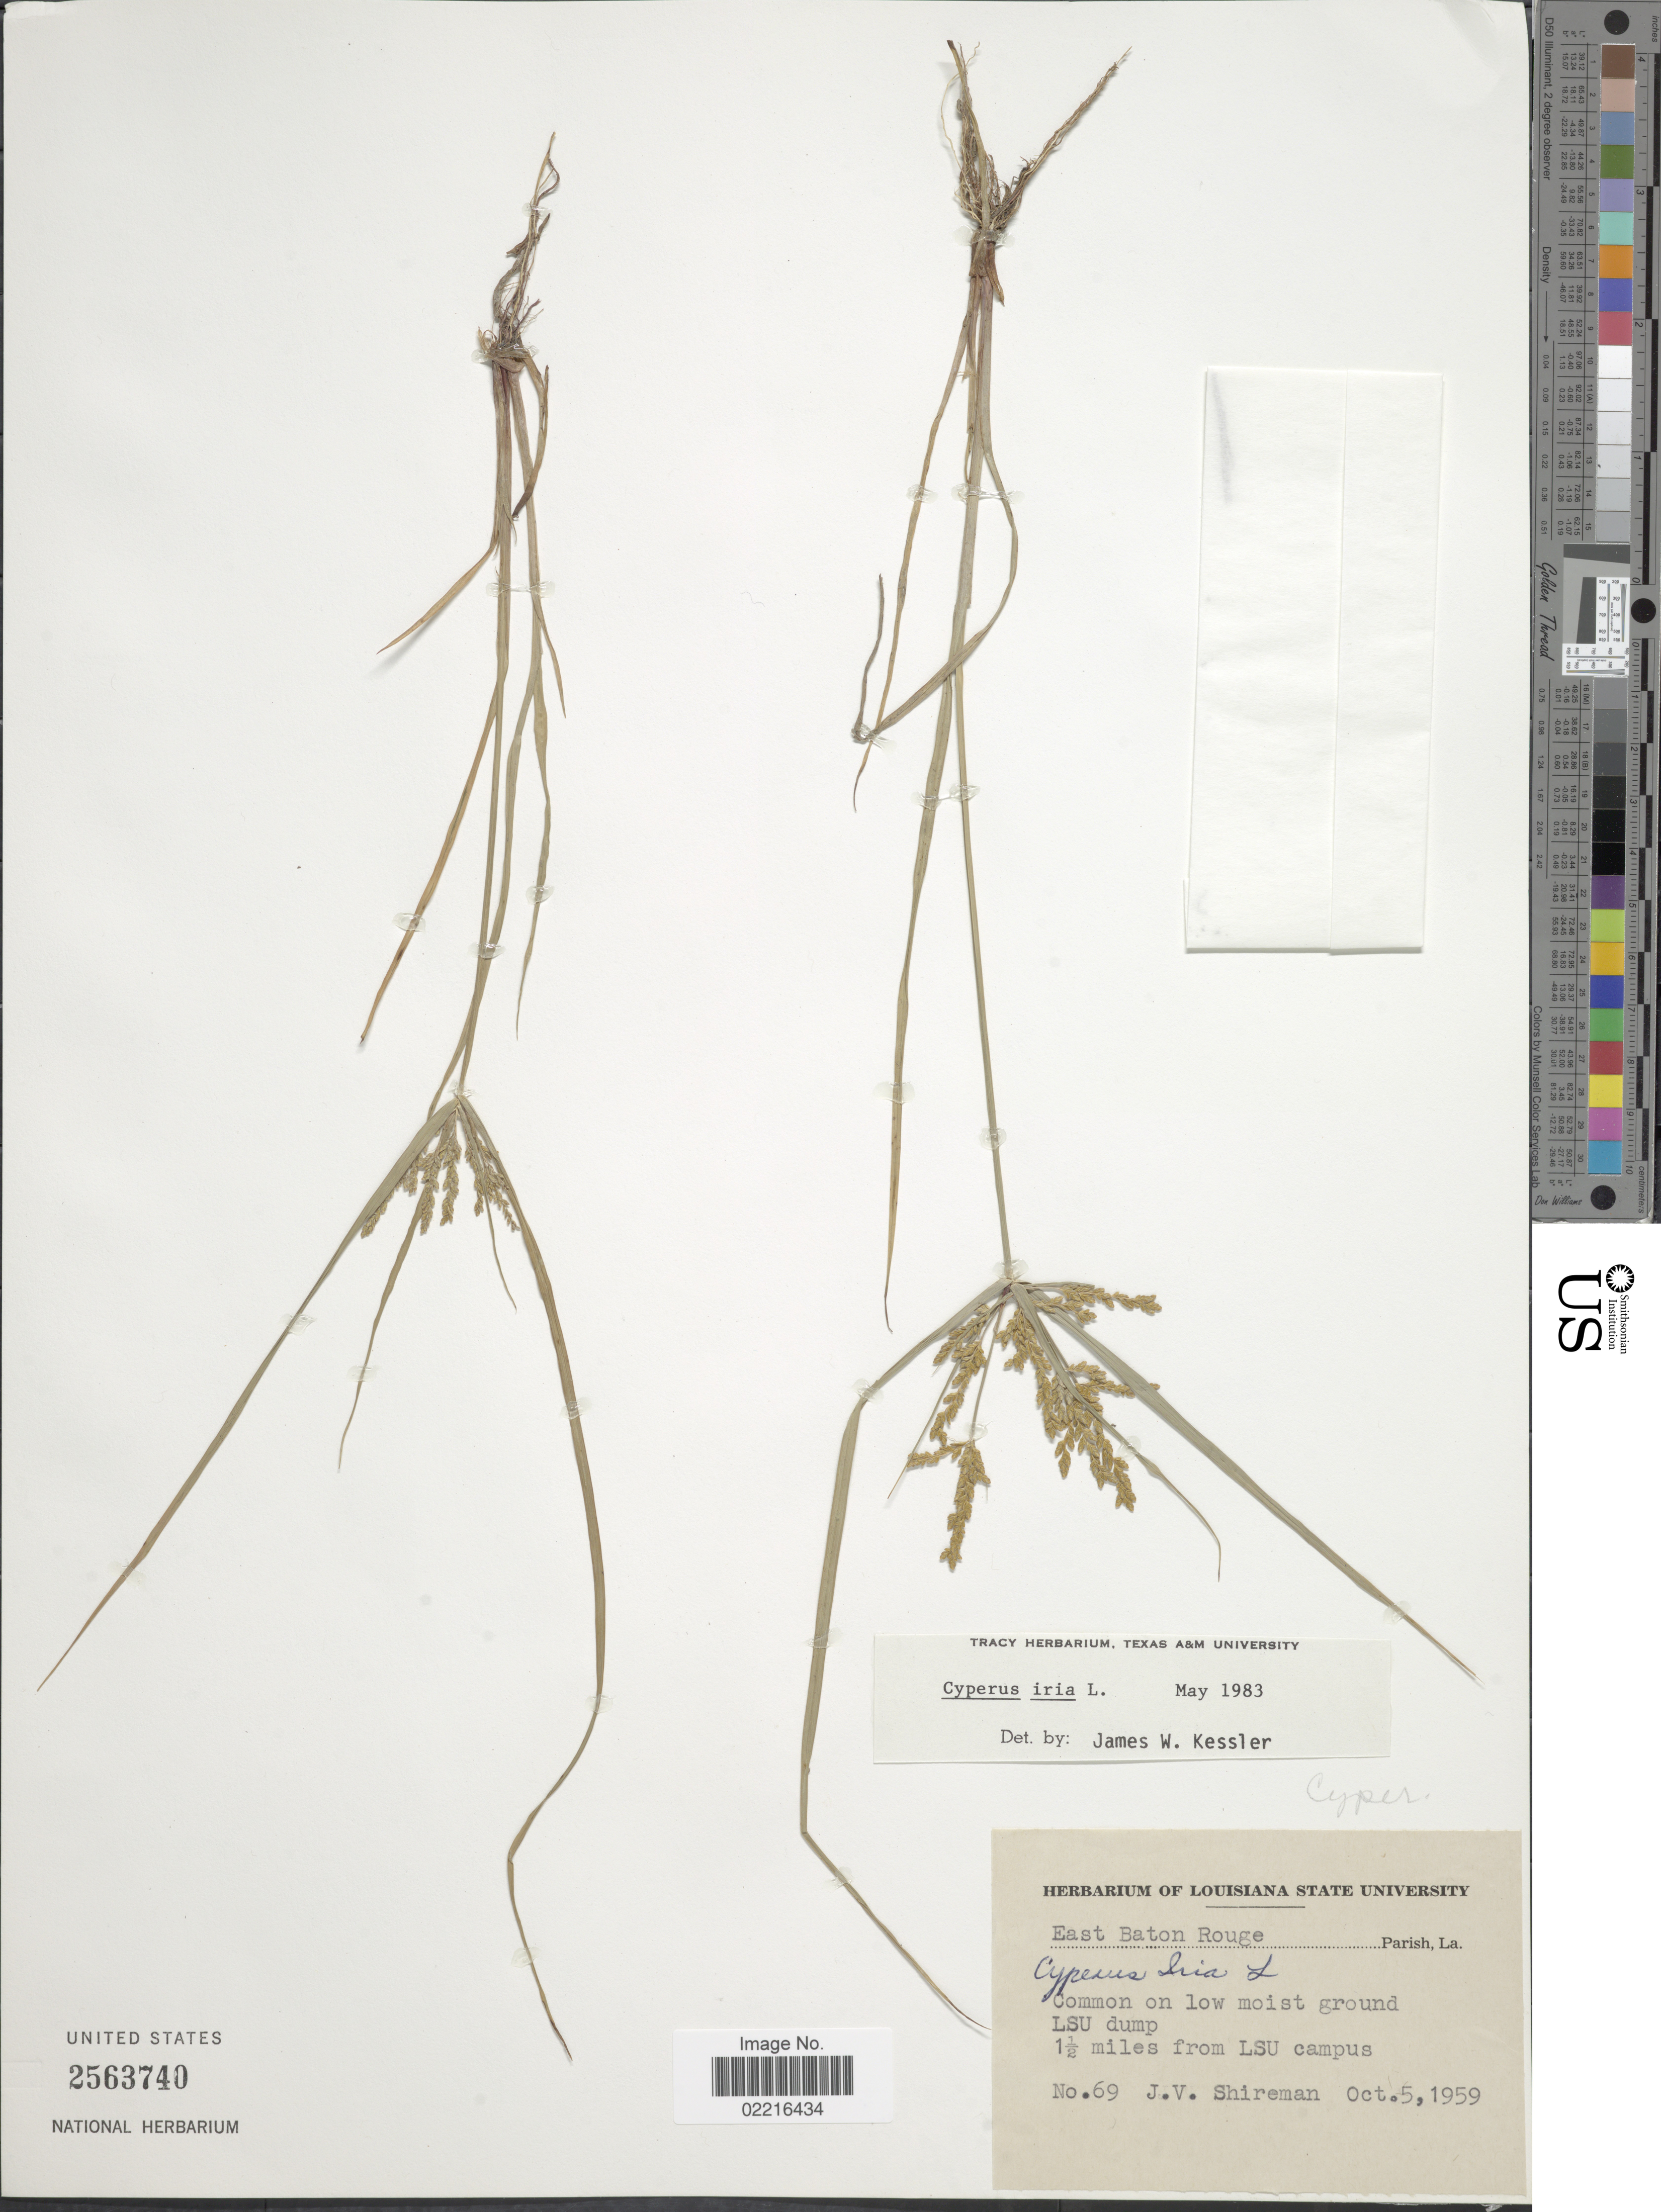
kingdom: Plantae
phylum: Tracheophyta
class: Liliopsida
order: Poales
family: Cyperaceae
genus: Cyperus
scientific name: Cyperus iria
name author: L.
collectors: J. Shireman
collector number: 69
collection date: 1959-10-05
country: United States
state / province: Louisiana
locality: East Baton Refuge, 1½ miles from LSU campus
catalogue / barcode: US 2563740